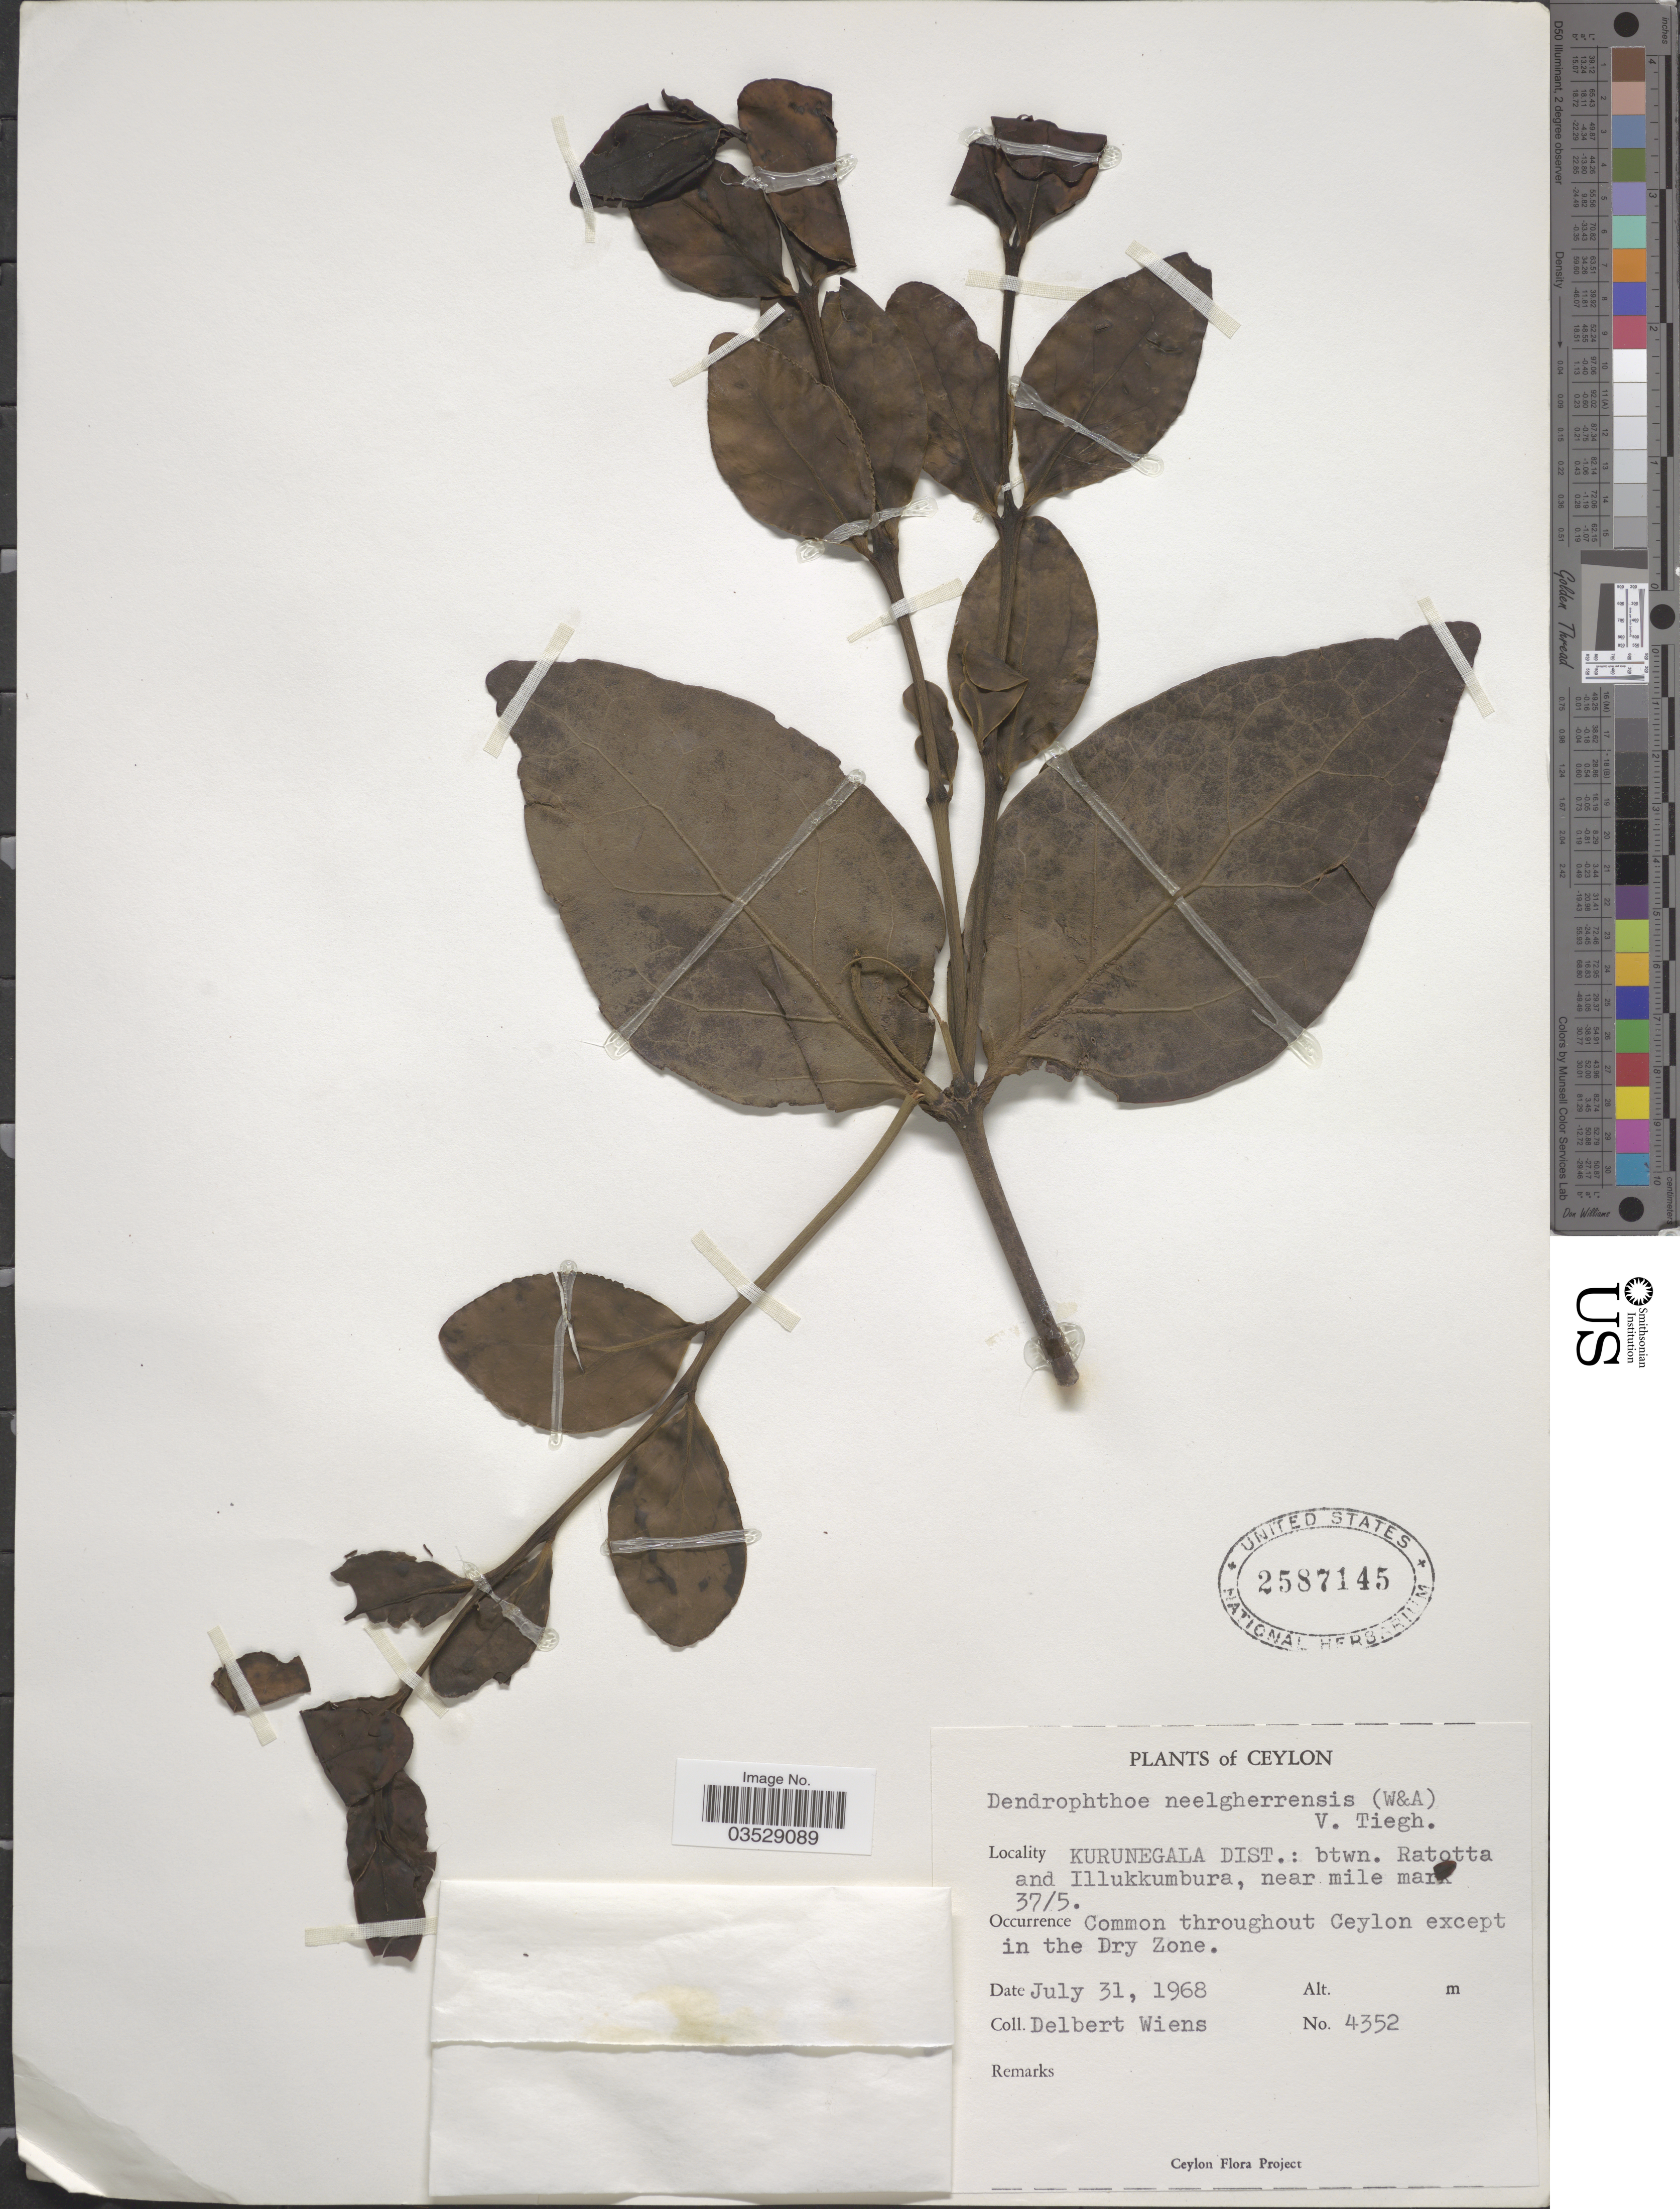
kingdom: Plantae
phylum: Tracheophyta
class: Magnoliopsida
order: Santalales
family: Loranthaceae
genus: Dendrophthoe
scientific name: Dendrophthoe trigona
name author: (Wight & Arn.) Danser ex Santapau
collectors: D. Wiens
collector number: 4352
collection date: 1968-07-31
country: Sri Lanka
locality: Ceylon. Kurunegala Dist: btwn. Ratotta and Illukkumbura, near mile mar [illegible text] 37/5. Throughout Ceylon.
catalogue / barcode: US 2587145